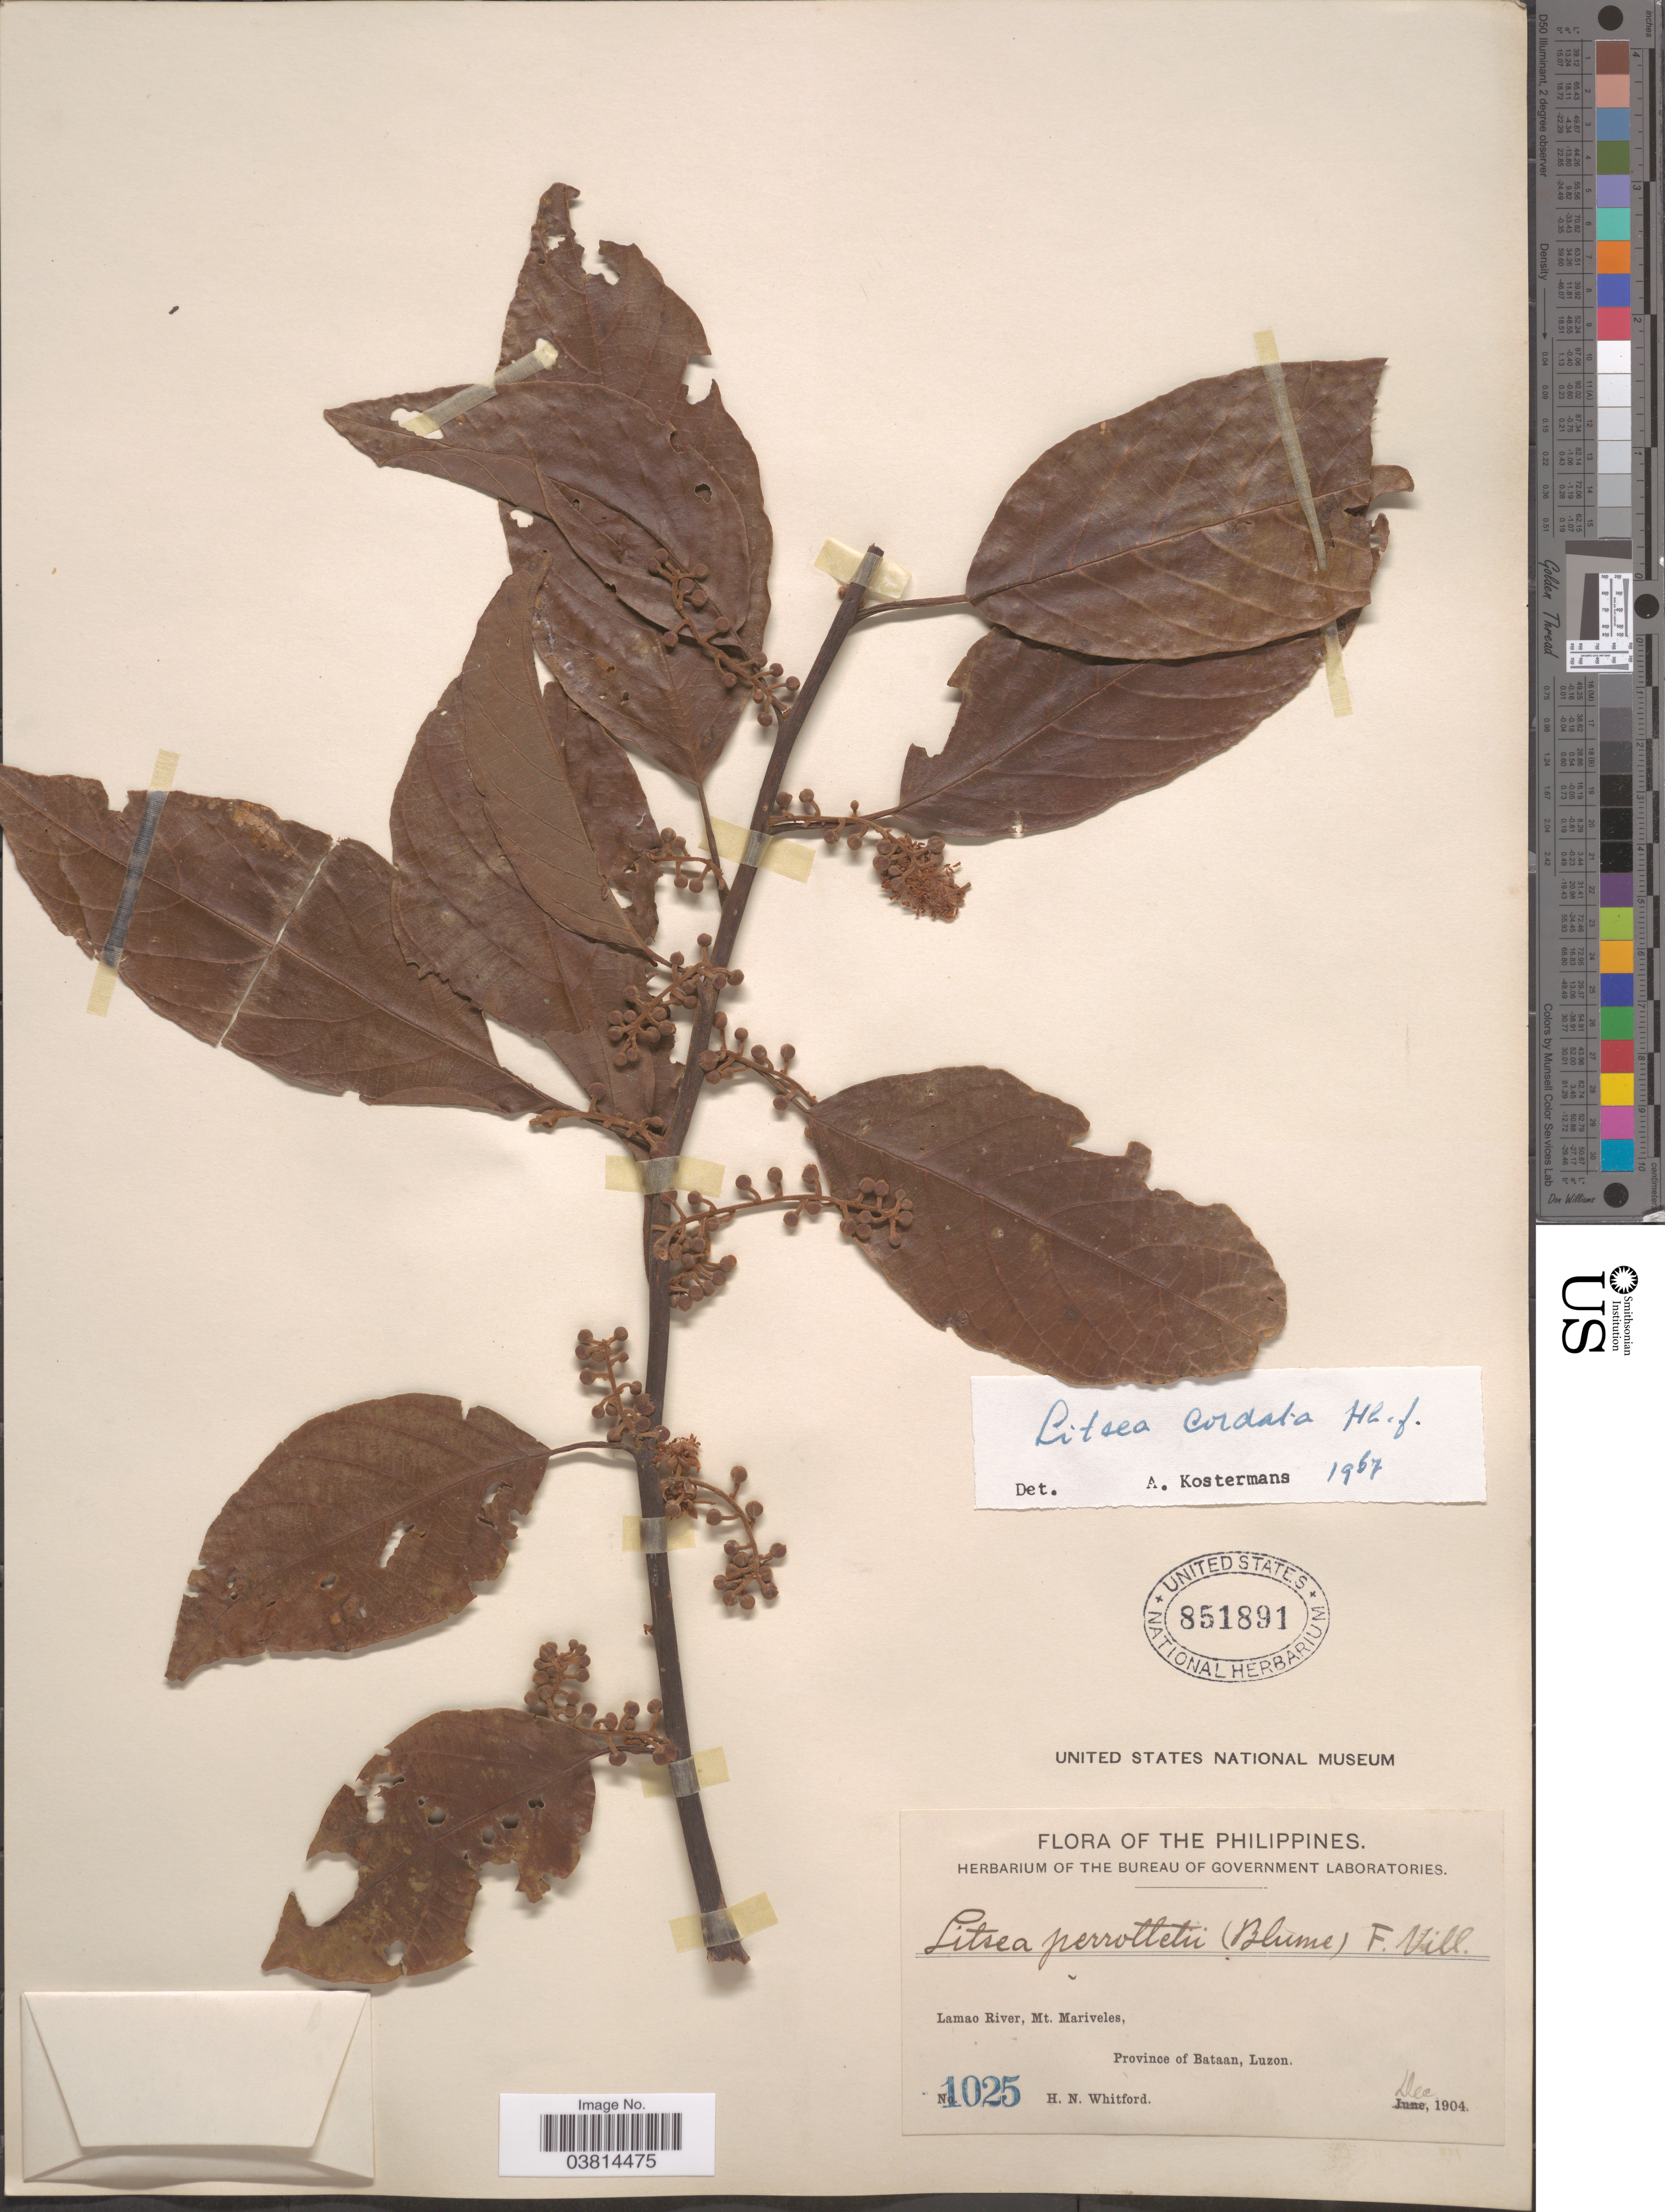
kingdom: Plantae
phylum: Tracheophyta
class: Magnoliopsida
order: Laurales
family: Lauraceae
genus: Litsea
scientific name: Litsea cordata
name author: Hook. f.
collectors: H. N. Whitford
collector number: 1025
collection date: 1904-12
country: Philippines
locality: Lamao River, Mt. Mariveles, Province of Bataan, Luzon.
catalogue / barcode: US 851891